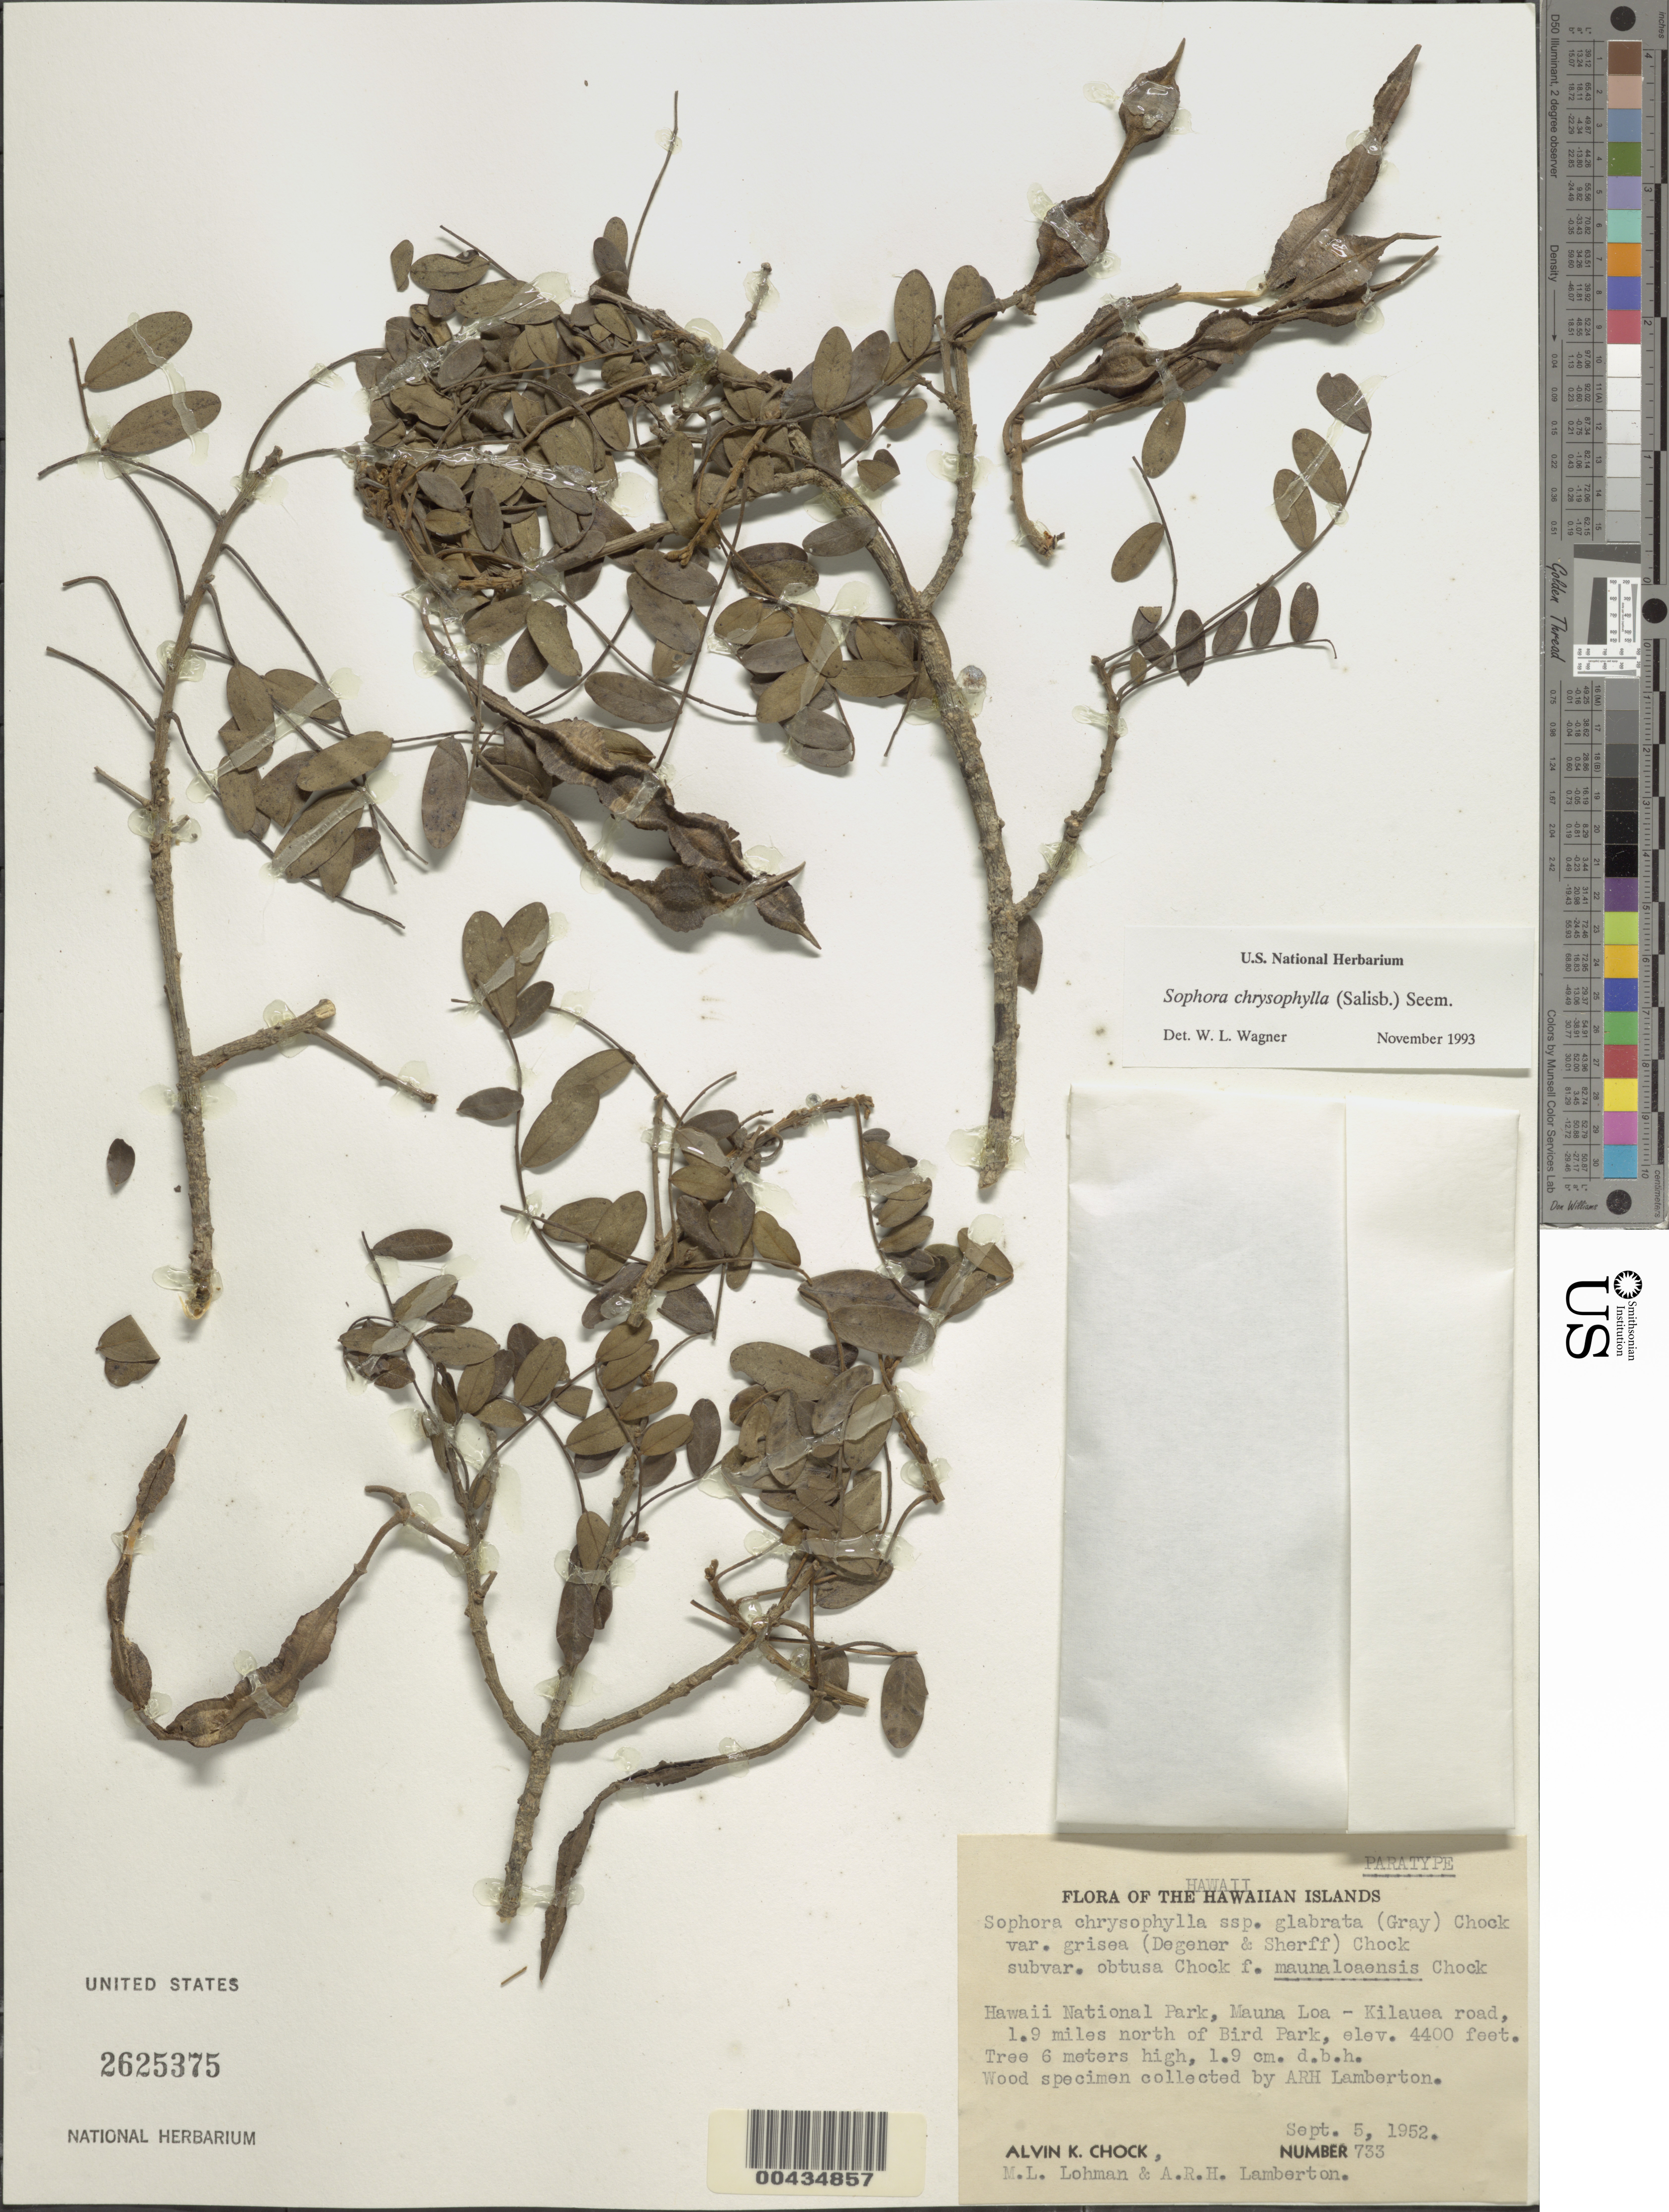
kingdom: Plantae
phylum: Tracheophyta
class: Magnoliopsida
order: Fabales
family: Fabaceae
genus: Sophora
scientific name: Sophora chrysophylla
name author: (Salisb.) Seem.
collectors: A. Chock, M. Lohman & A. Lamberton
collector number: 733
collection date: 1952-09-05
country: United States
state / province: Hawaii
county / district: Hawaii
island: Hawaii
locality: Hawaiian Islands. Hawaii National park, Mauna Loa - Kilauea road, 1.9 miles north of Bird Park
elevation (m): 1341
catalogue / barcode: US 2625375